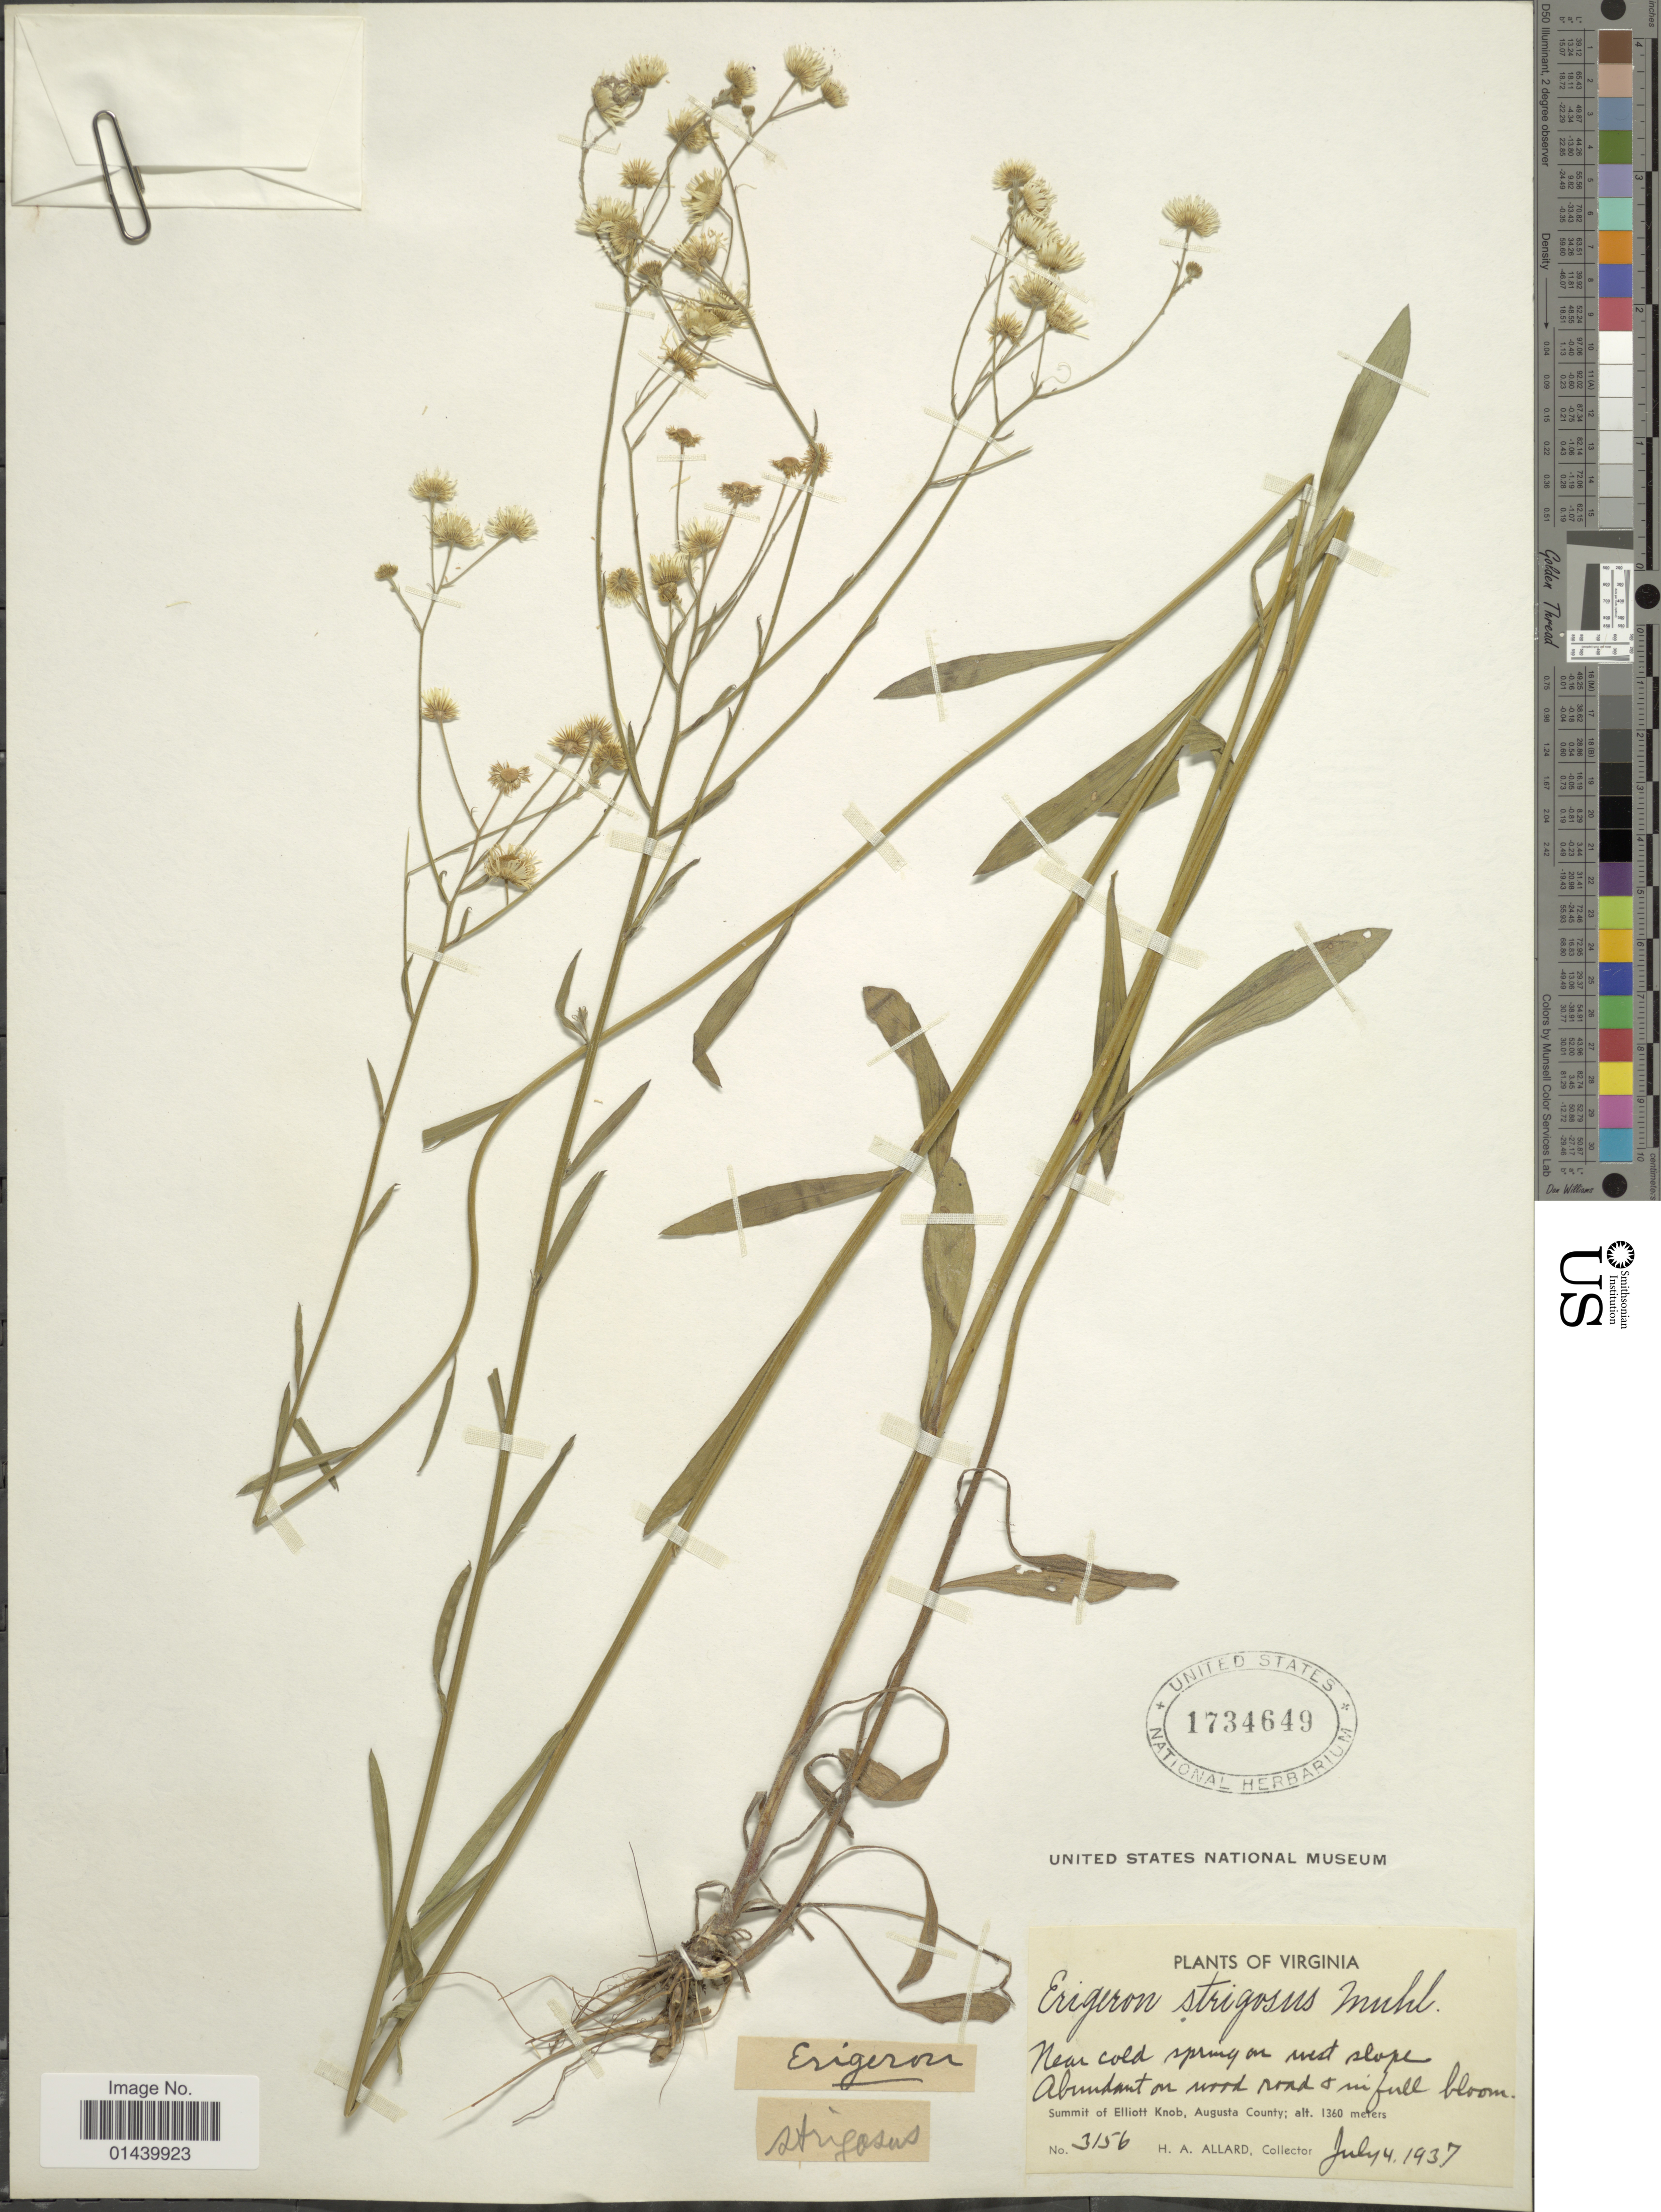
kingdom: Plantae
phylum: Tracheophyta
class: Magnoliopsida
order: Asterales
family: Asteraceae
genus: Erigeron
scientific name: Erigeron strigosus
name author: Muhl. ex Willd.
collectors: H. A. Allard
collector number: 3156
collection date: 1937-07-04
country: United States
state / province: Virginia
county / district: Augusta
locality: Near cold spring on west slope. Abundant on wood road + mi full bloom. Summit of Elliott Knob, Augusta County.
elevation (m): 1360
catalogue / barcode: US 1734649